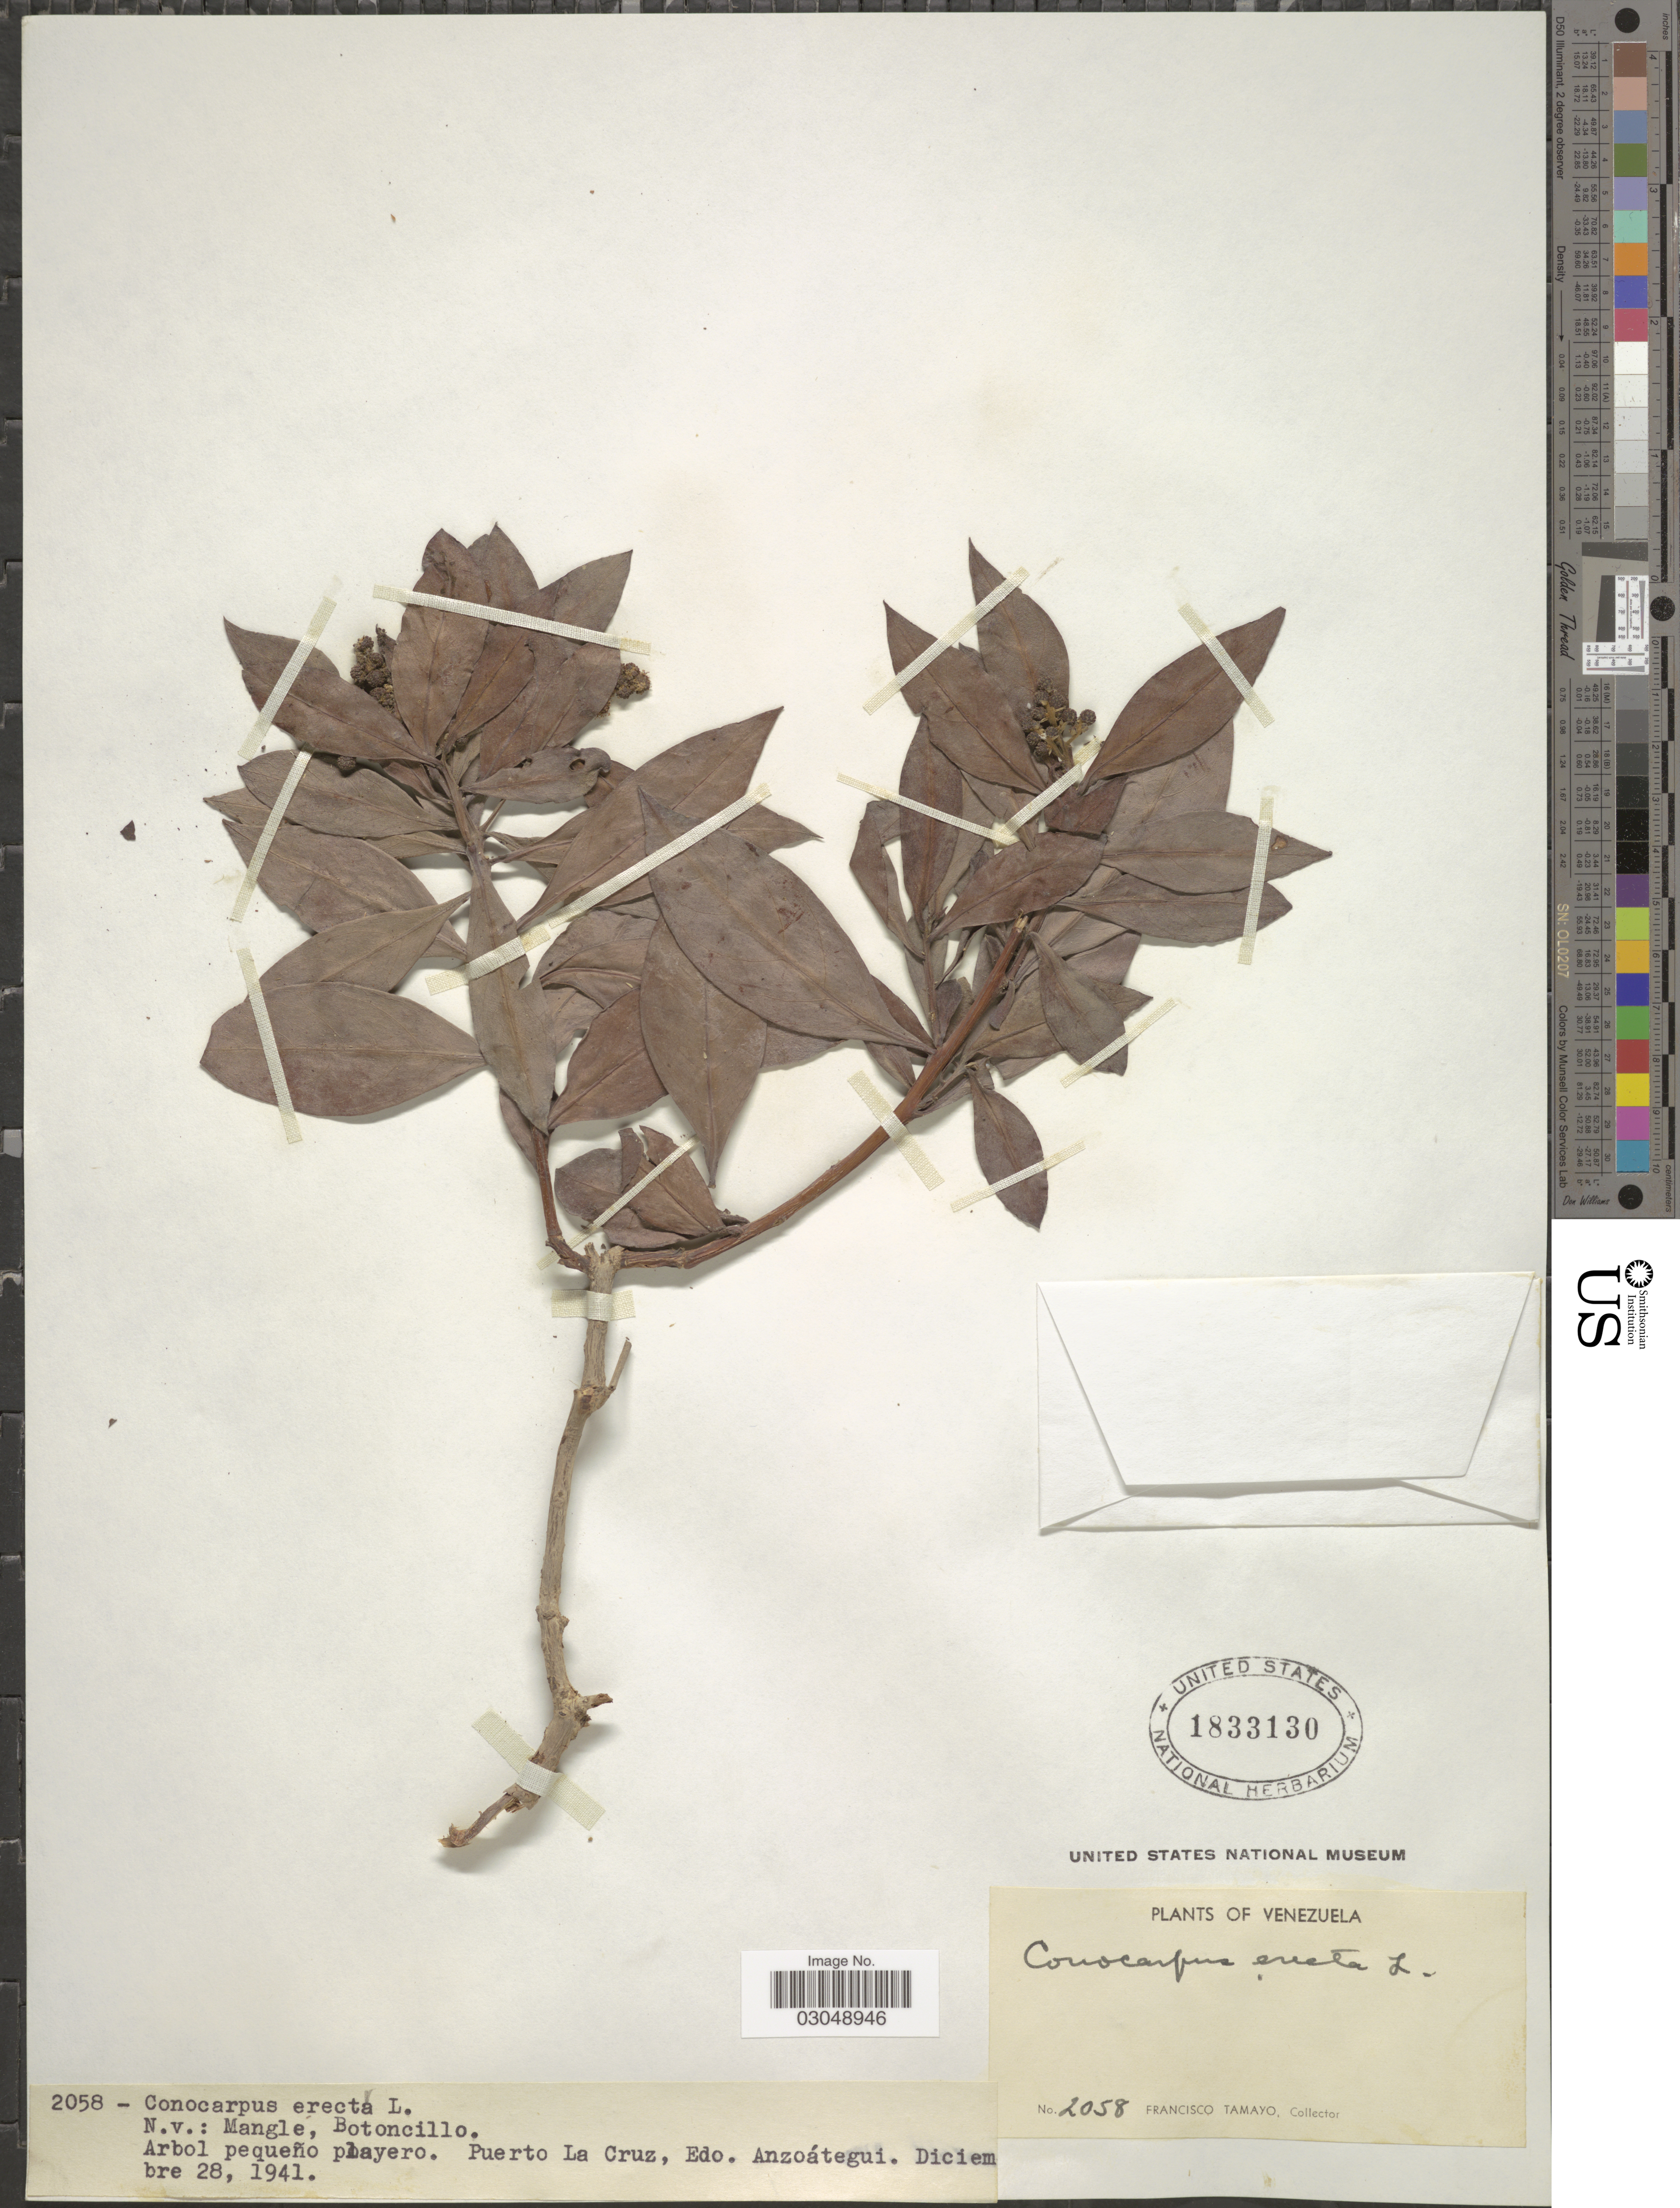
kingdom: Plantae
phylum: Tracheophyta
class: Magnoliopsida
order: Myrtales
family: Combretaceae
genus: Conocarpus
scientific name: Conocarpus erectus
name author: L.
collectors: F. Tamayo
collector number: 2058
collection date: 1941-12-28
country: Venezuela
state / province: Anzoategui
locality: Puerto La Cruz.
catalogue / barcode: US 1833130